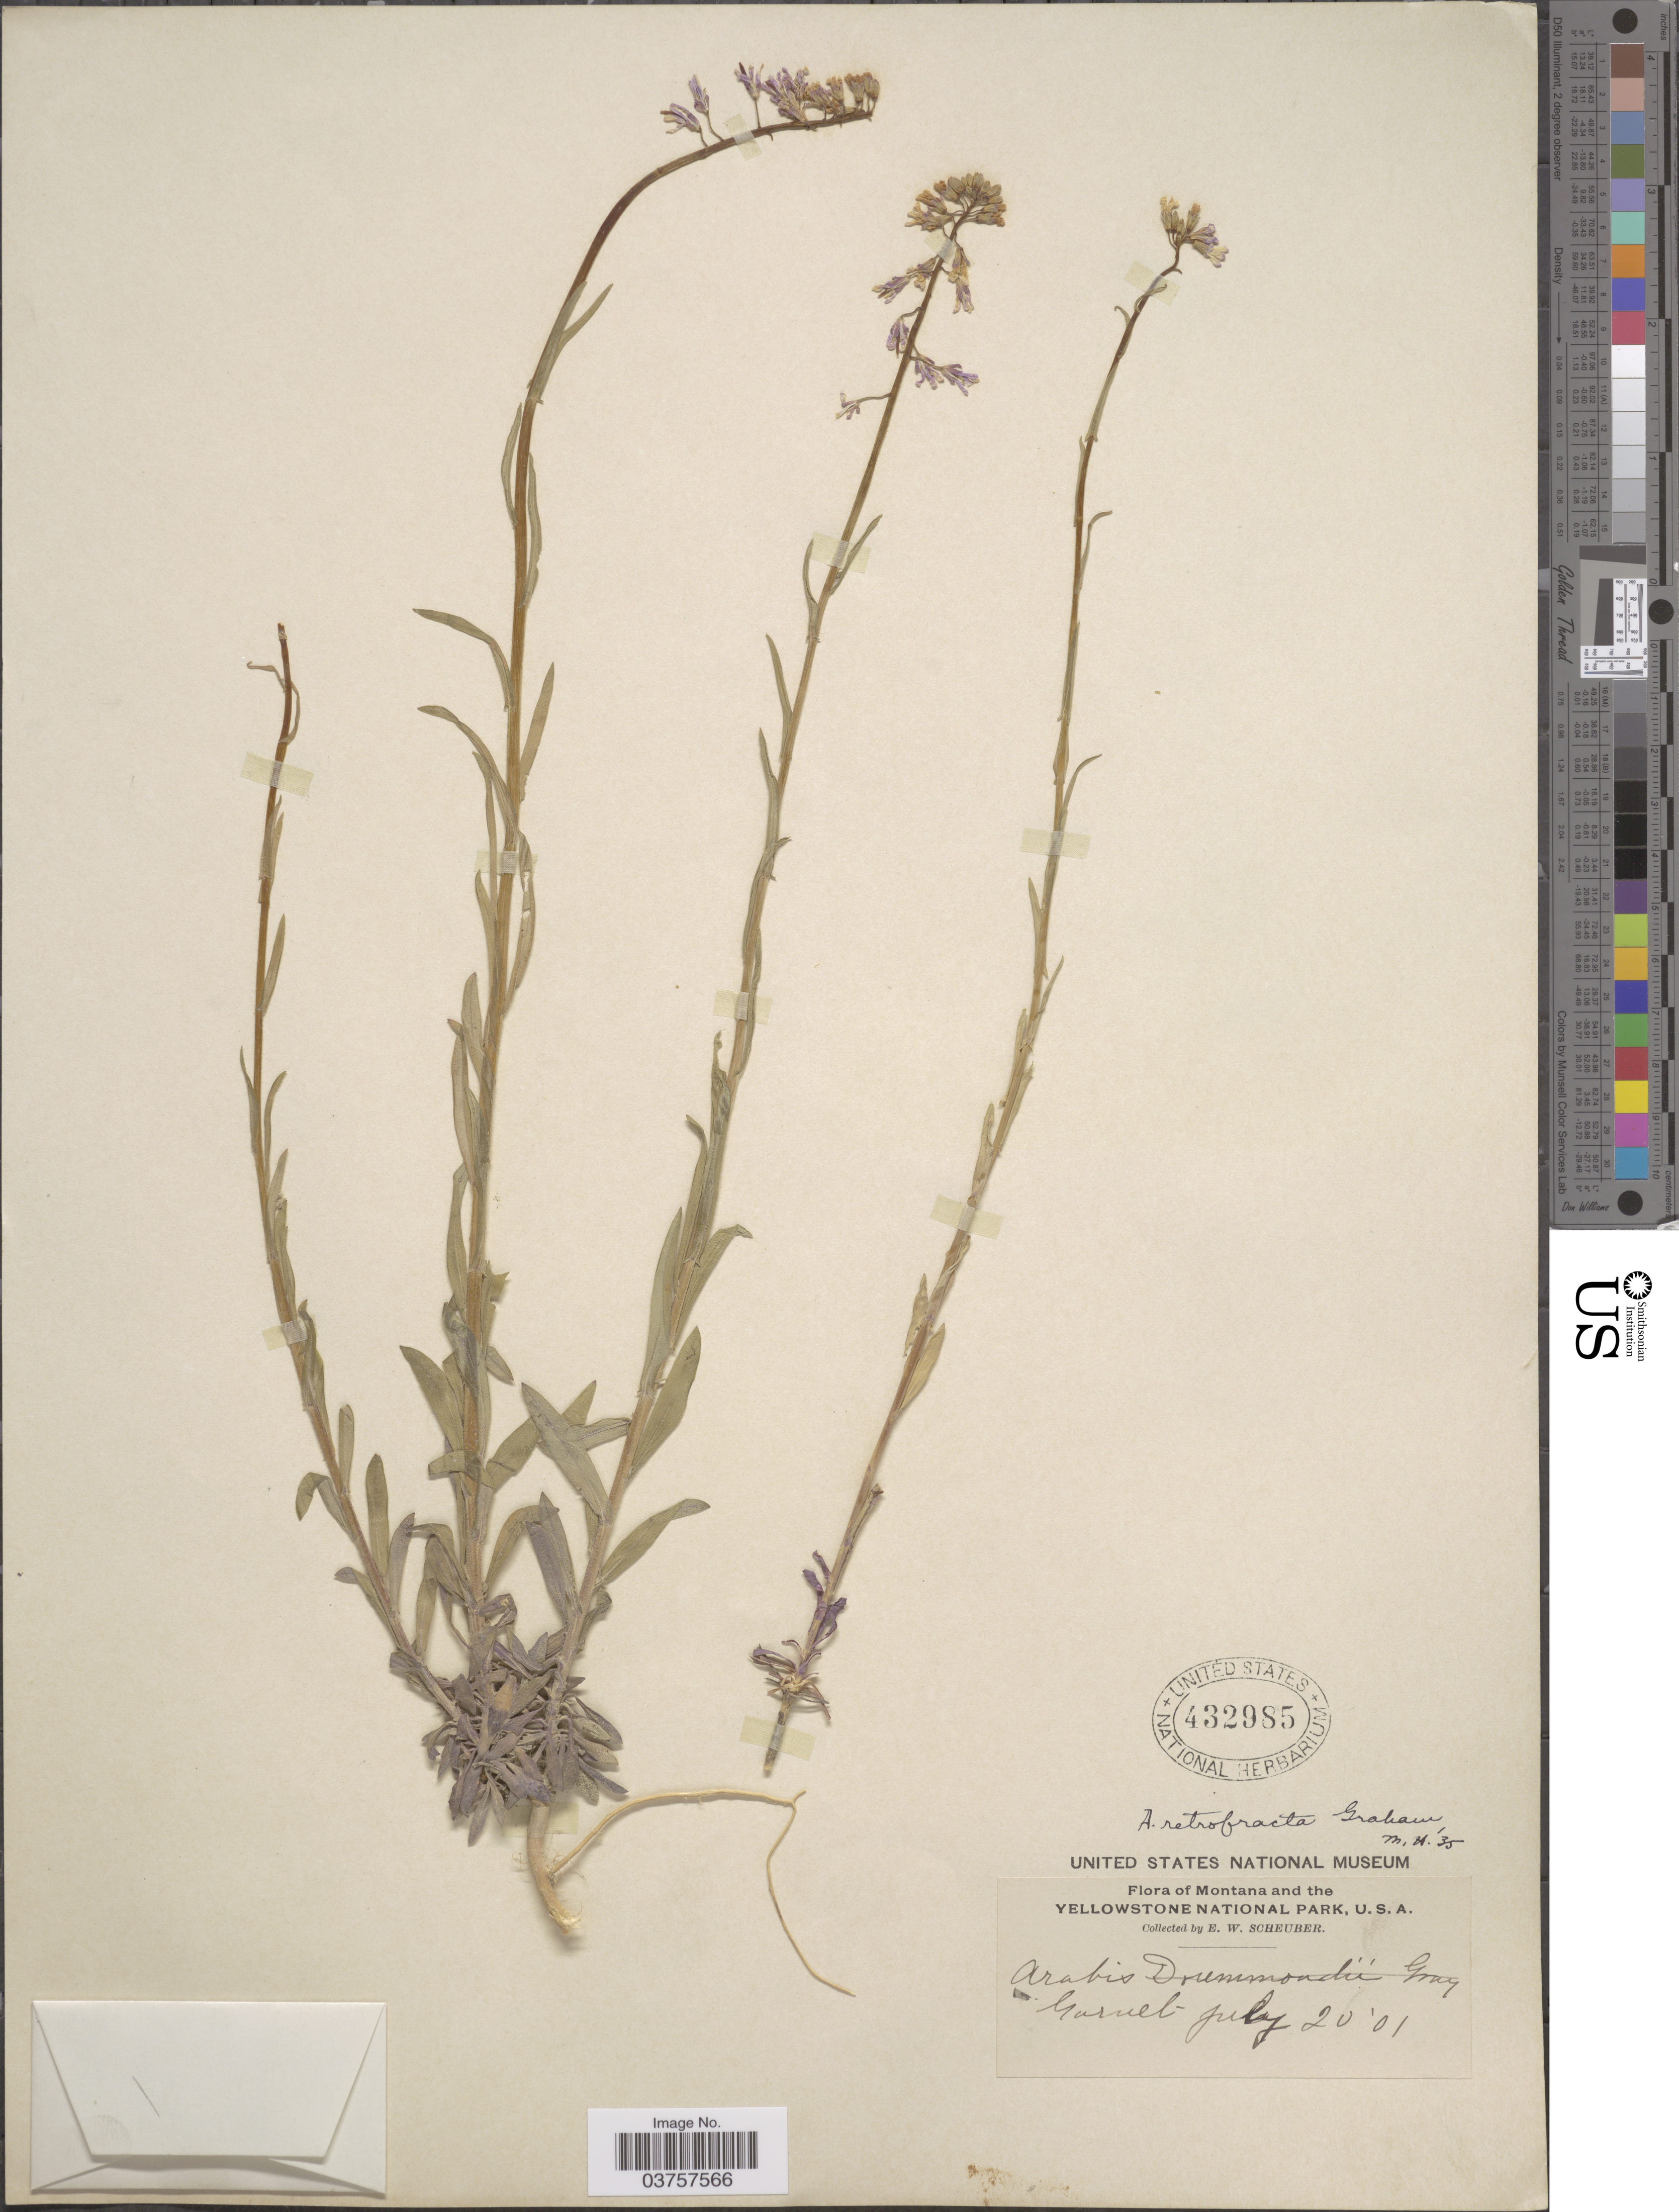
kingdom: Plantae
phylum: Tracheophyta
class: Magnoliopsida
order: Brassicales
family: Brassicaceae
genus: Arabis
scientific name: Arabis holboellii var. retrofracta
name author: Rydb.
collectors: E. Scheuber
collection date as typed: Transcribed d/m/y: 20/7/1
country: United States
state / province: Montana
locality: Yellowstone National Park. Garnet.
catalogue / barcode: US 432985